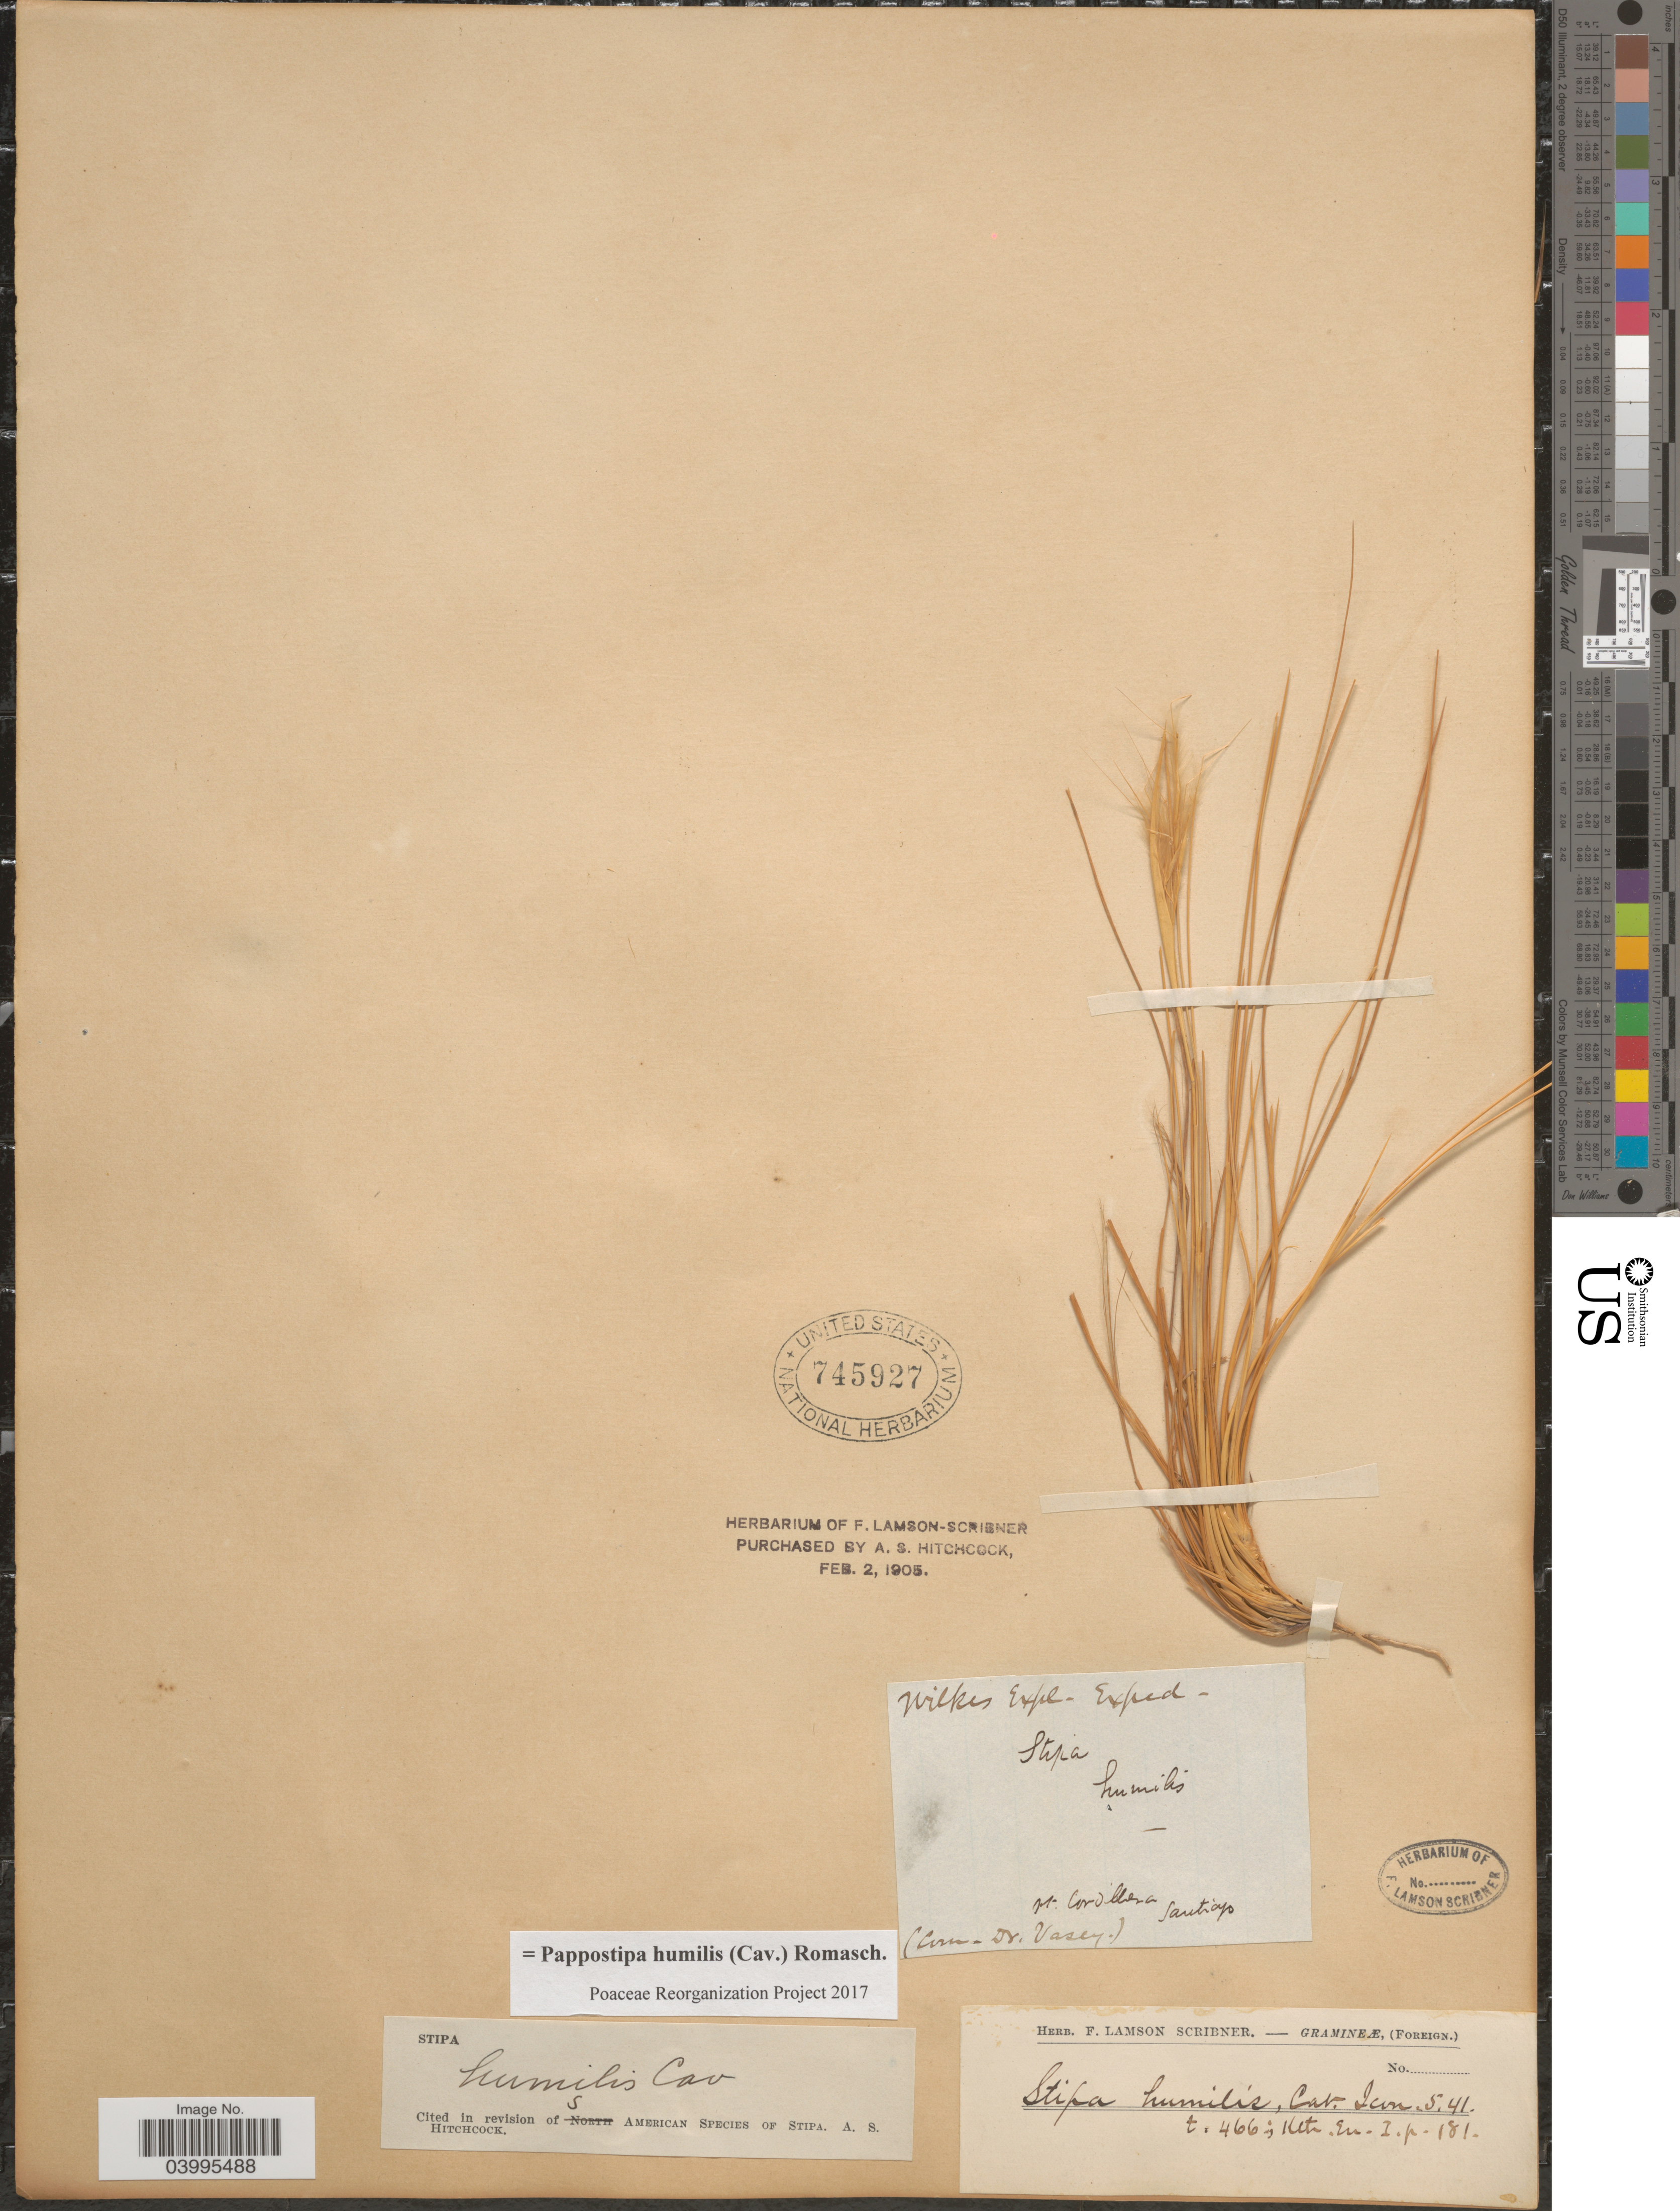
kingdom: Plantae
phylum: Tracheophyta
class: Liliopsida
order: Poales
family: Poaceae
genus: Pappostipa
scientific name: Pappostipa humilis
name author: (Cav.) Romasch.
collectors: ex herb. F. Lamson Scribner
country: Chile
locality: St. Cordillera. Santiago.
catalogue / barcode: US 745927